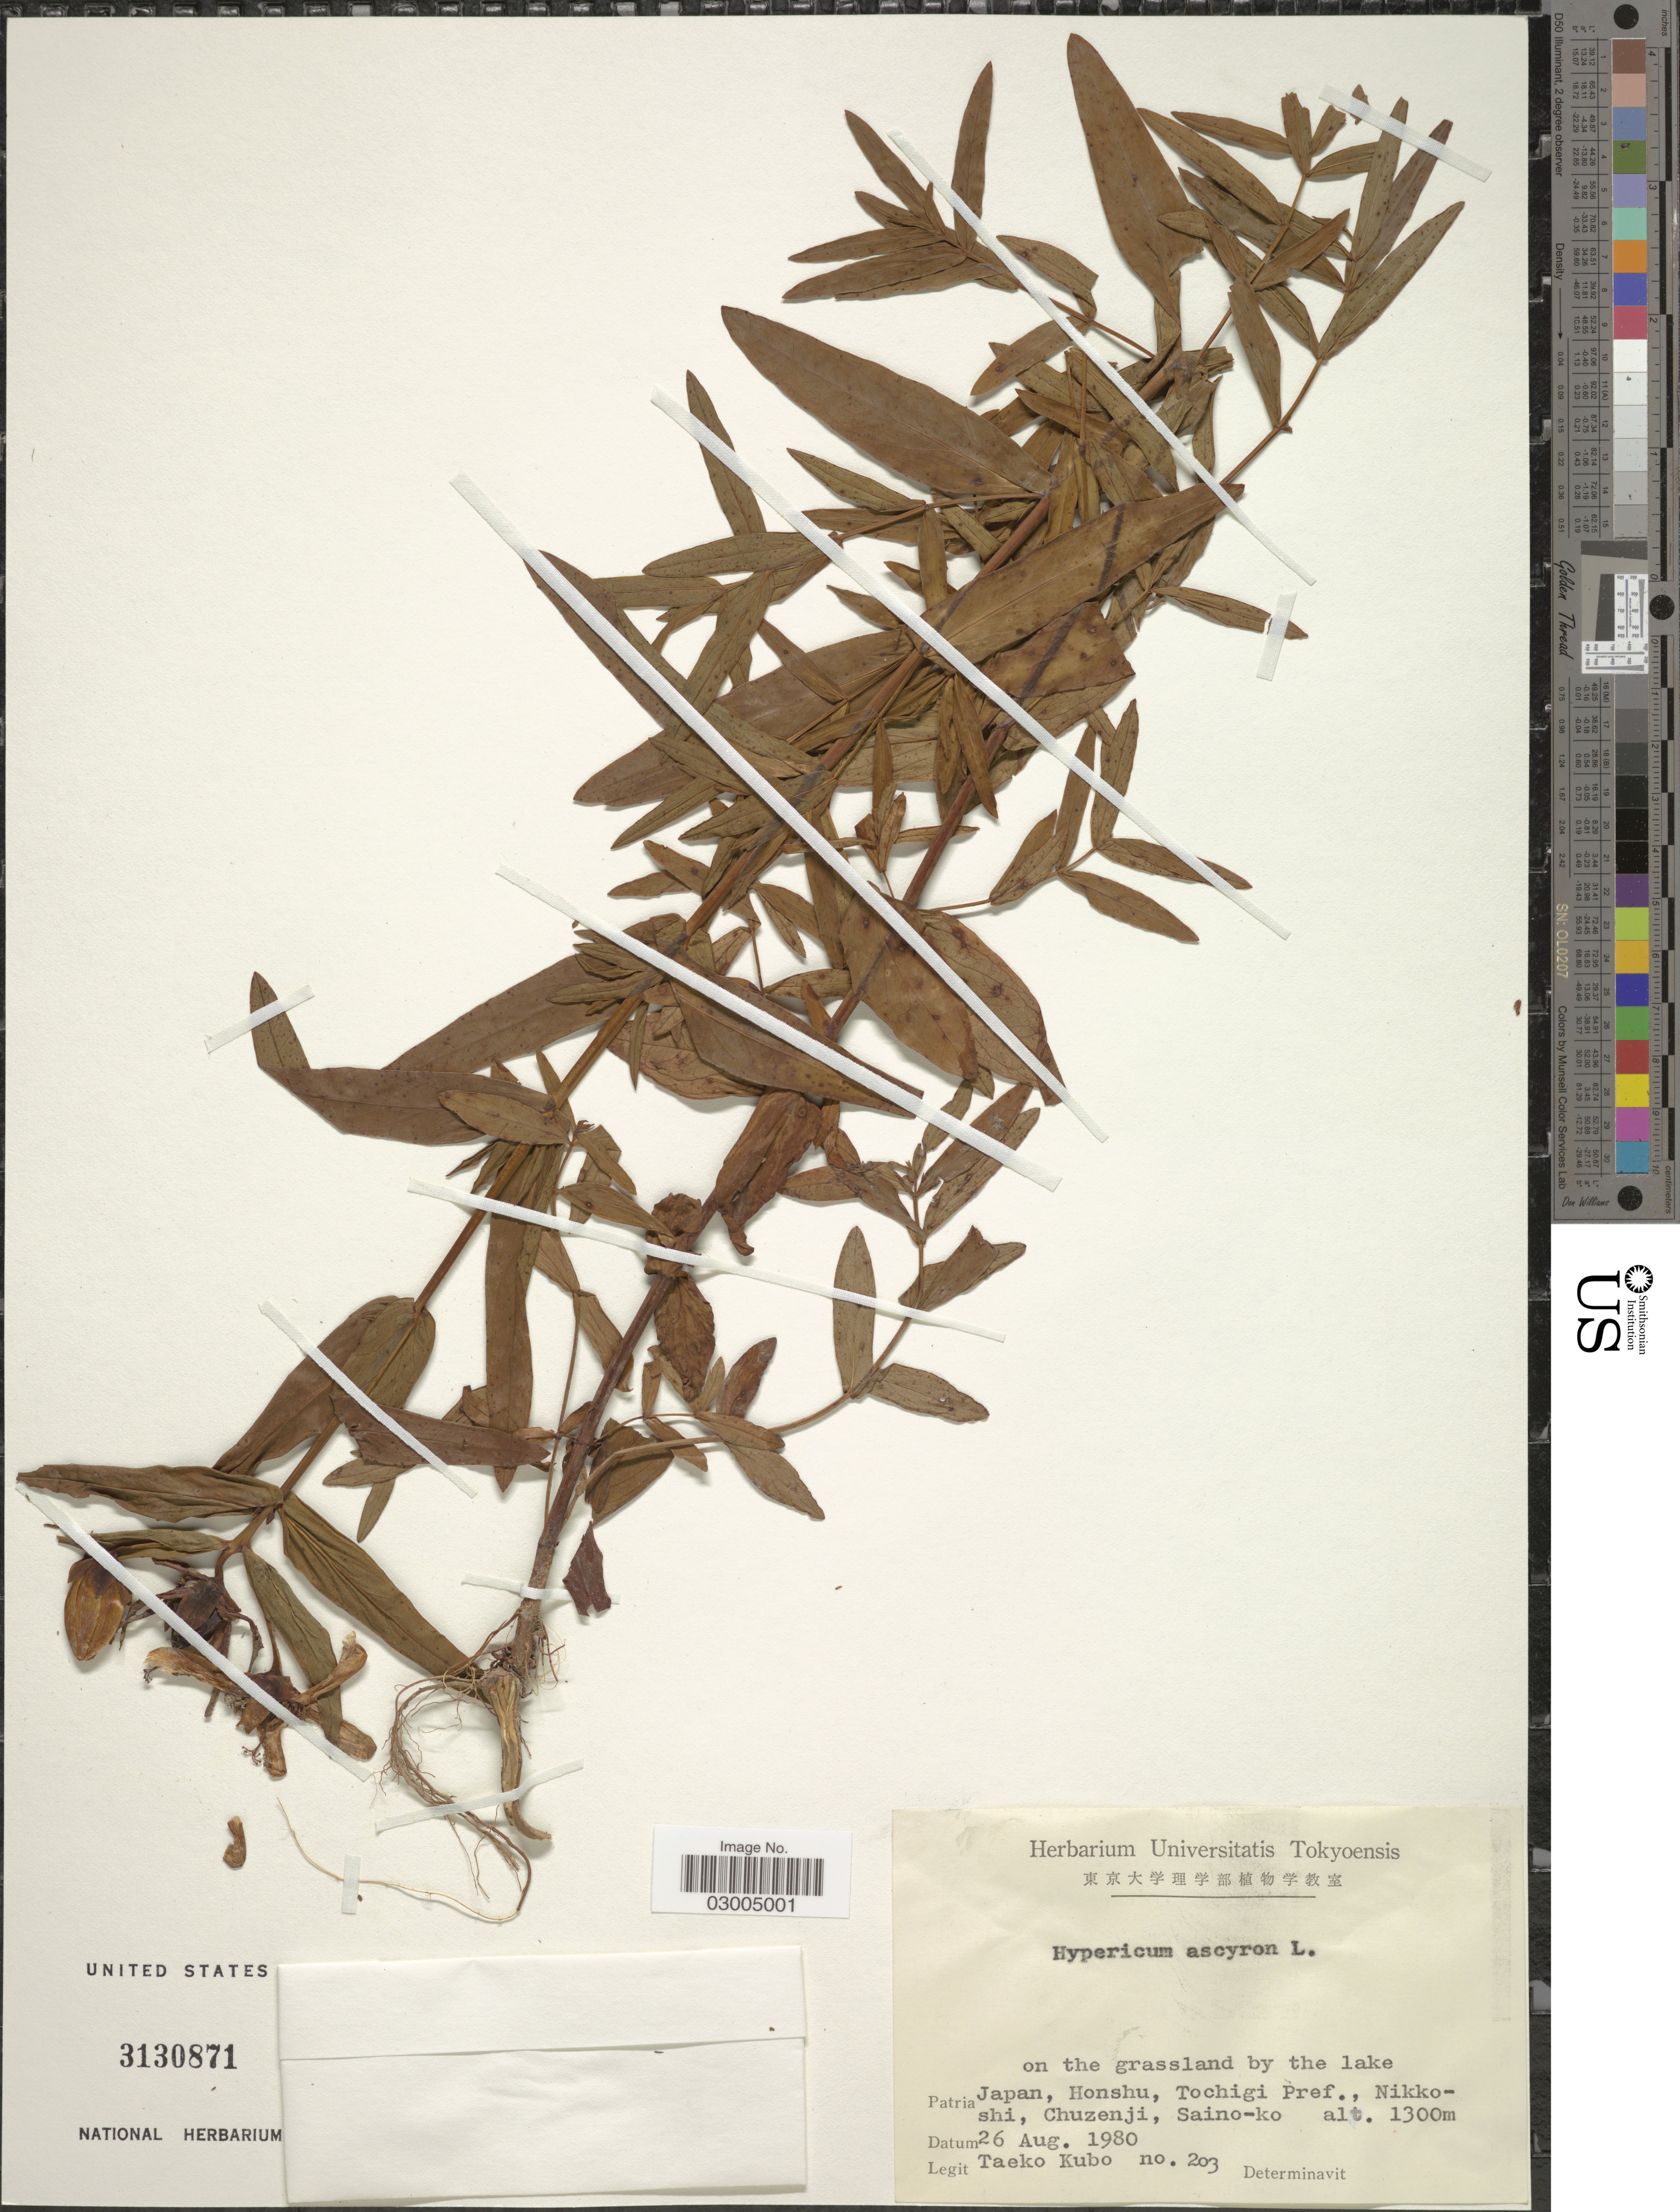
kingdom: Plantae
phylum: Tracheophyta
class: Magnoliopsida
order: Malpighiales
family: Hypericaceae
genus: Hypericum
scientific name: Hypericum ascyron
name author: L.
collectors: T. Kubo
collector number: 203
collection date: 1980-08-26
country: Japan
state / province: Totigi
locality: Honshu, Tochigi Pref., Nikkoshi, Chezenji, Saino-ko.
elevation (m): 1300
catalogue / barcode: US 3130871